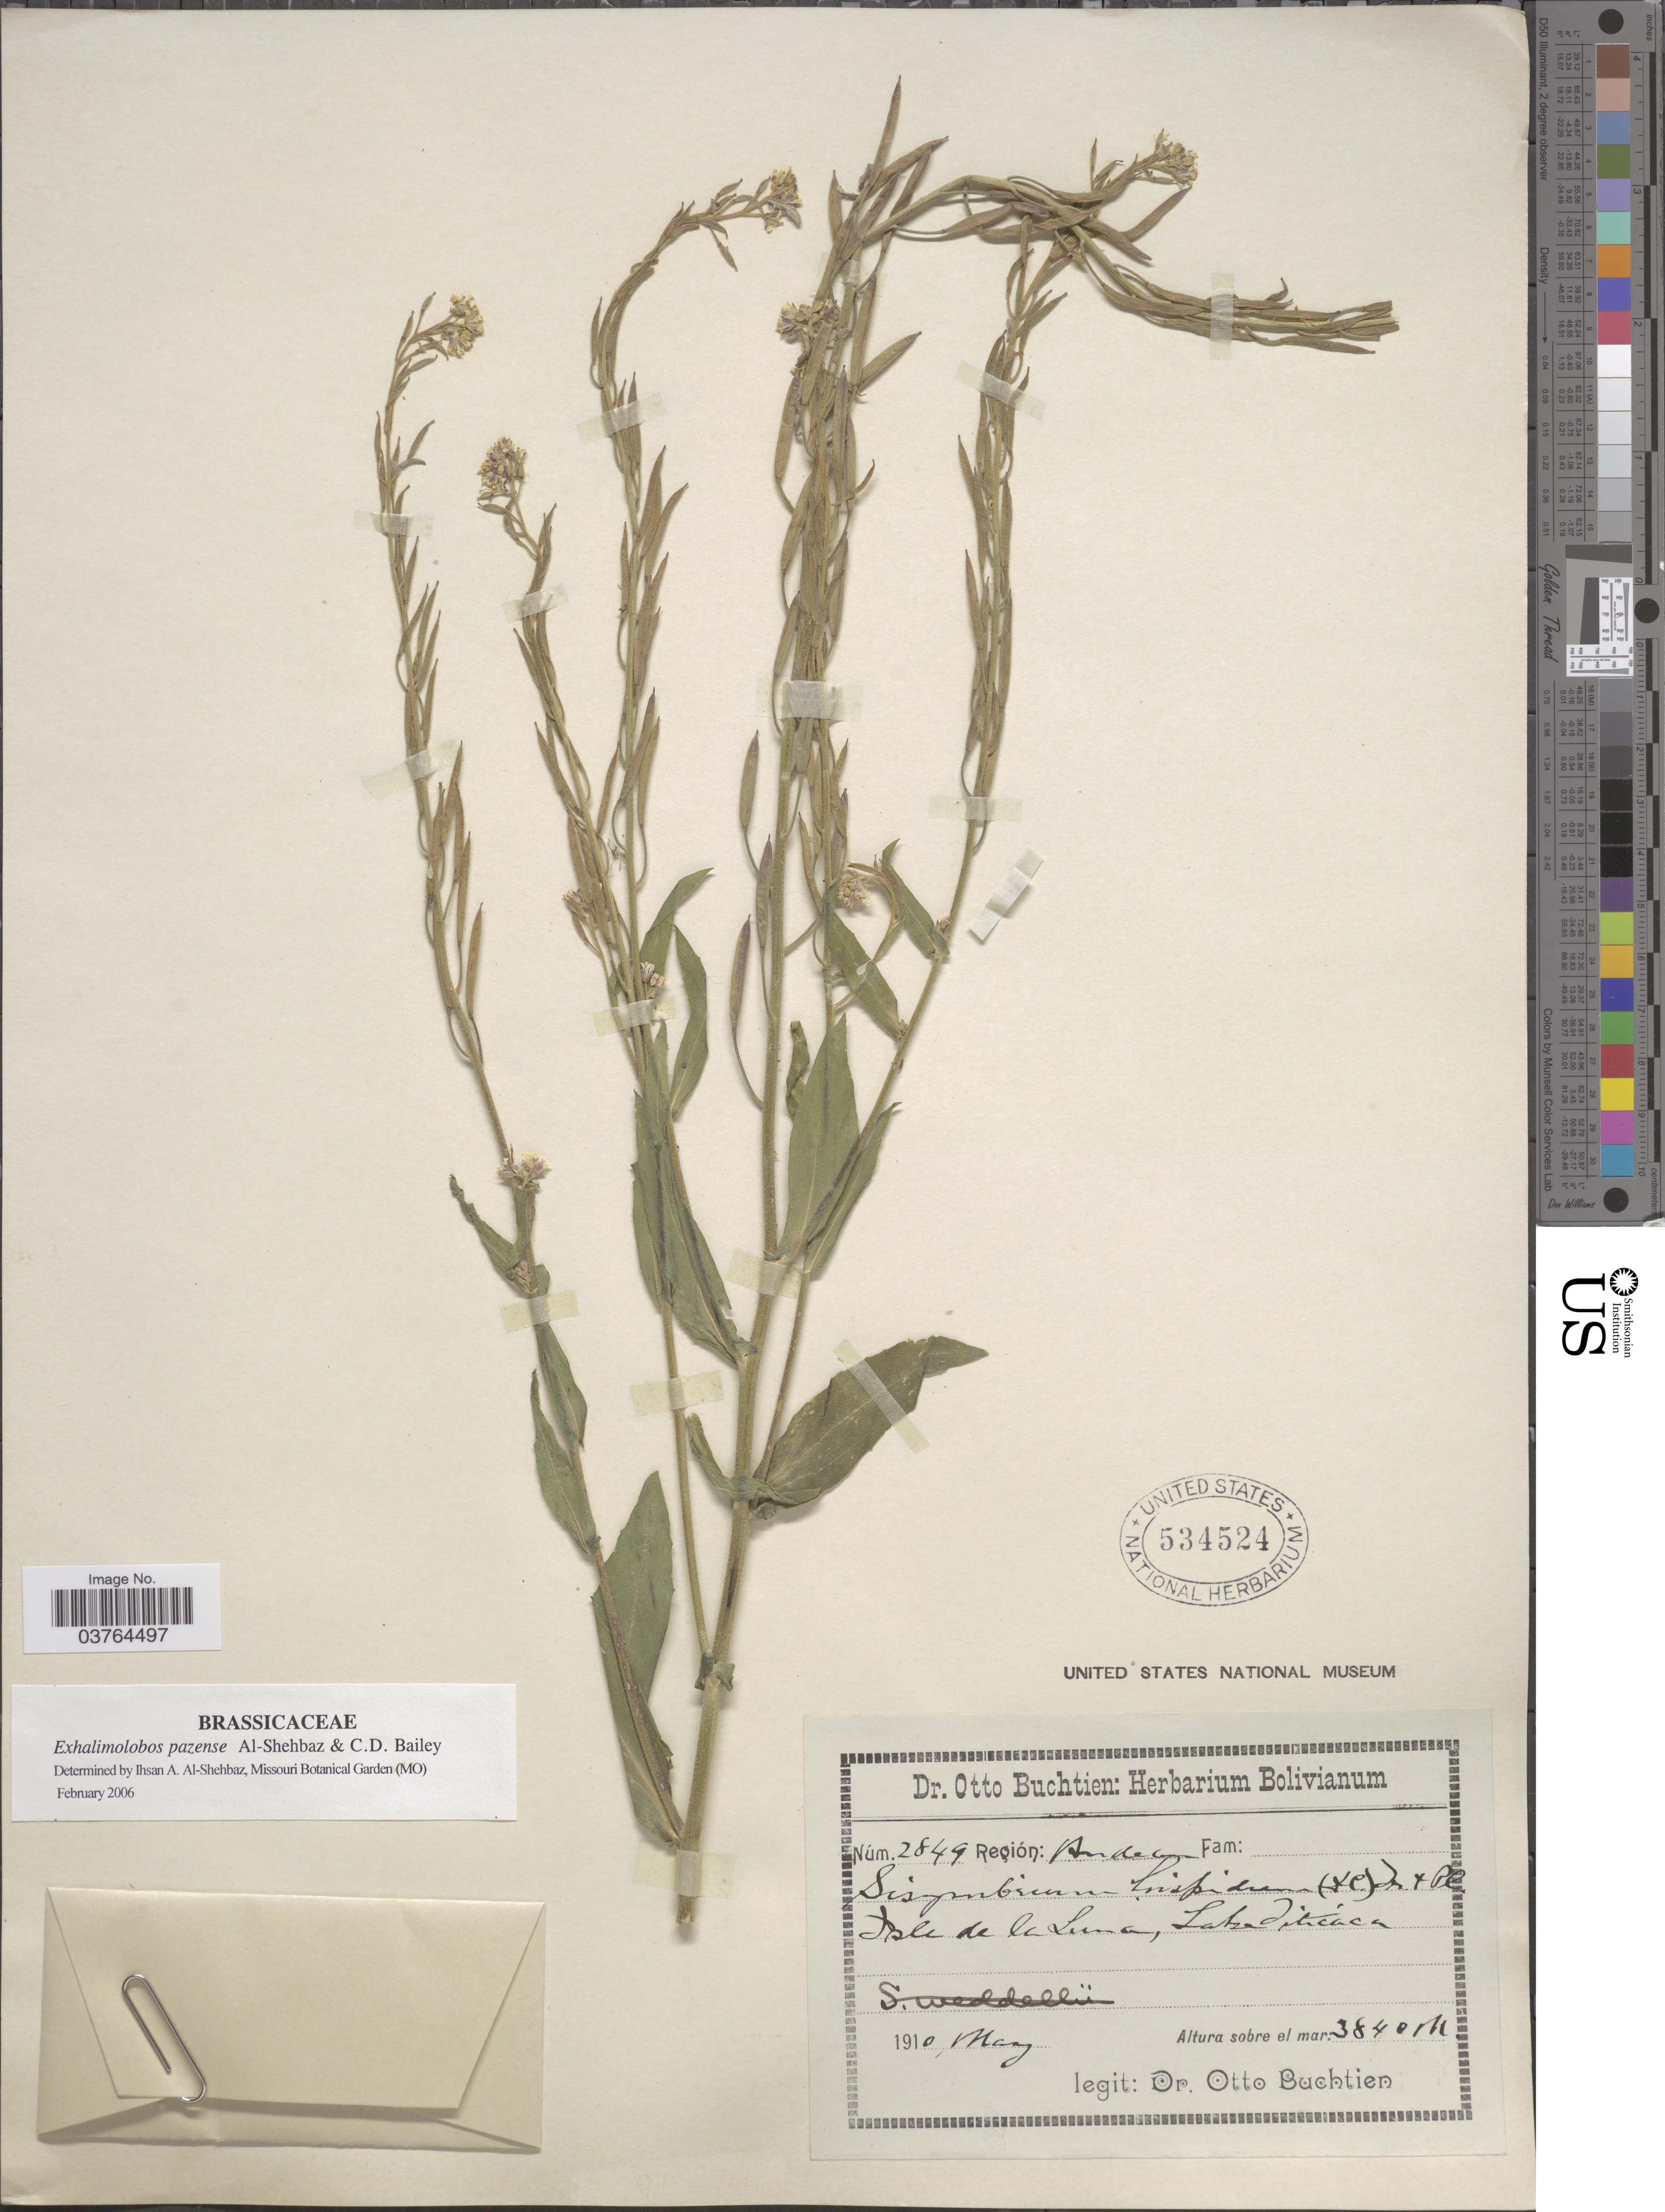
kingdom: Plantae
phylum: Tracheophyta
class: Magnoliopsida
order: Brassicales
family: Brassicaceae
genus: Exhalimolobos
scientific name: Exhalimolobos pazense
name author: (Rusby) Al-Shehbaz & C.D. Bailey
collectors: O. Buchtien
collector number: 2849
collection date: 1910-05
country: Bolivia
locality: Región Andean. Isle de la Luna, Lake Titicaca.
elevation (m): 3840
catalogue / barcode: US 534524